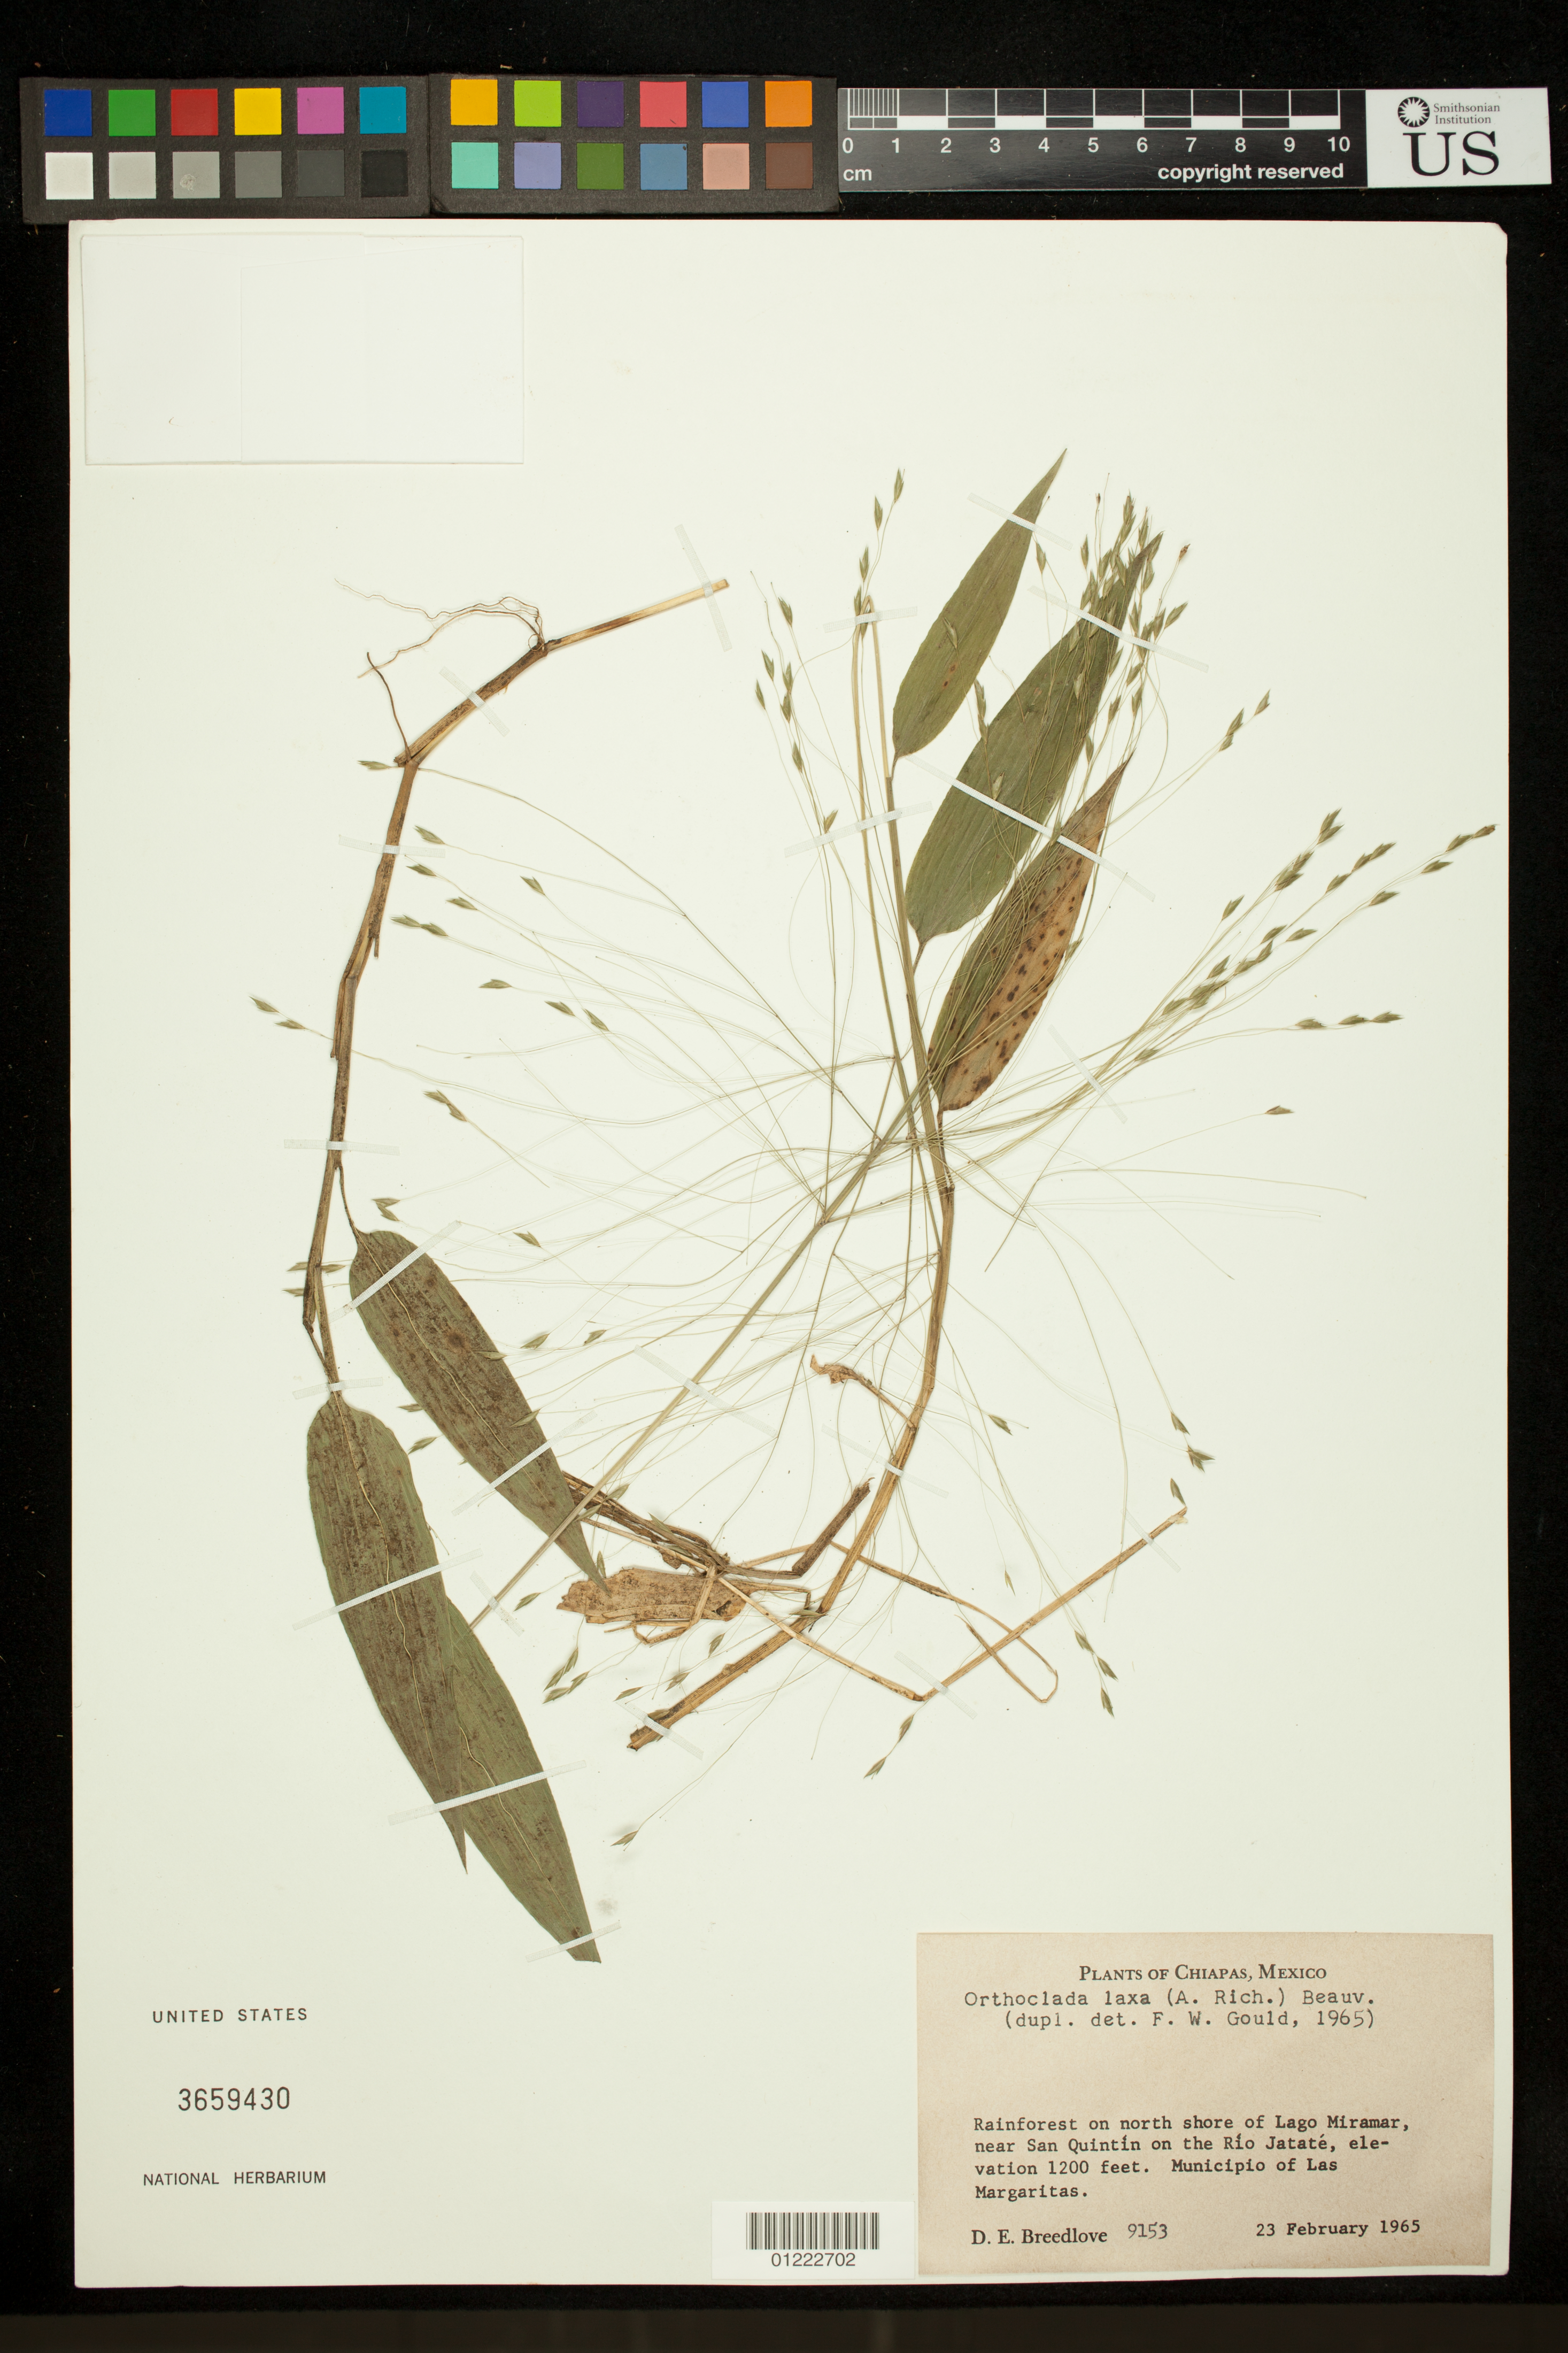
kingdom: Plantae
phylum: Tracheophyta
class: Liliopsida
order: Poales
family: Poaceae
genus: Orthoclada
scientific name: Orthoclada laxa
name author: P. Beauv.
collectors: D. E. Breedlove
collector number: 9153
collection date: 1965-02-23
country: Mexico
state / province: Chiapas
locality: Rainforest on north shore of Lago Miramar, near San Quintín on the Río Jataté, Municipio of Las Margaritas.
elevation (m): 366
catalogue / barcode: US 3659430